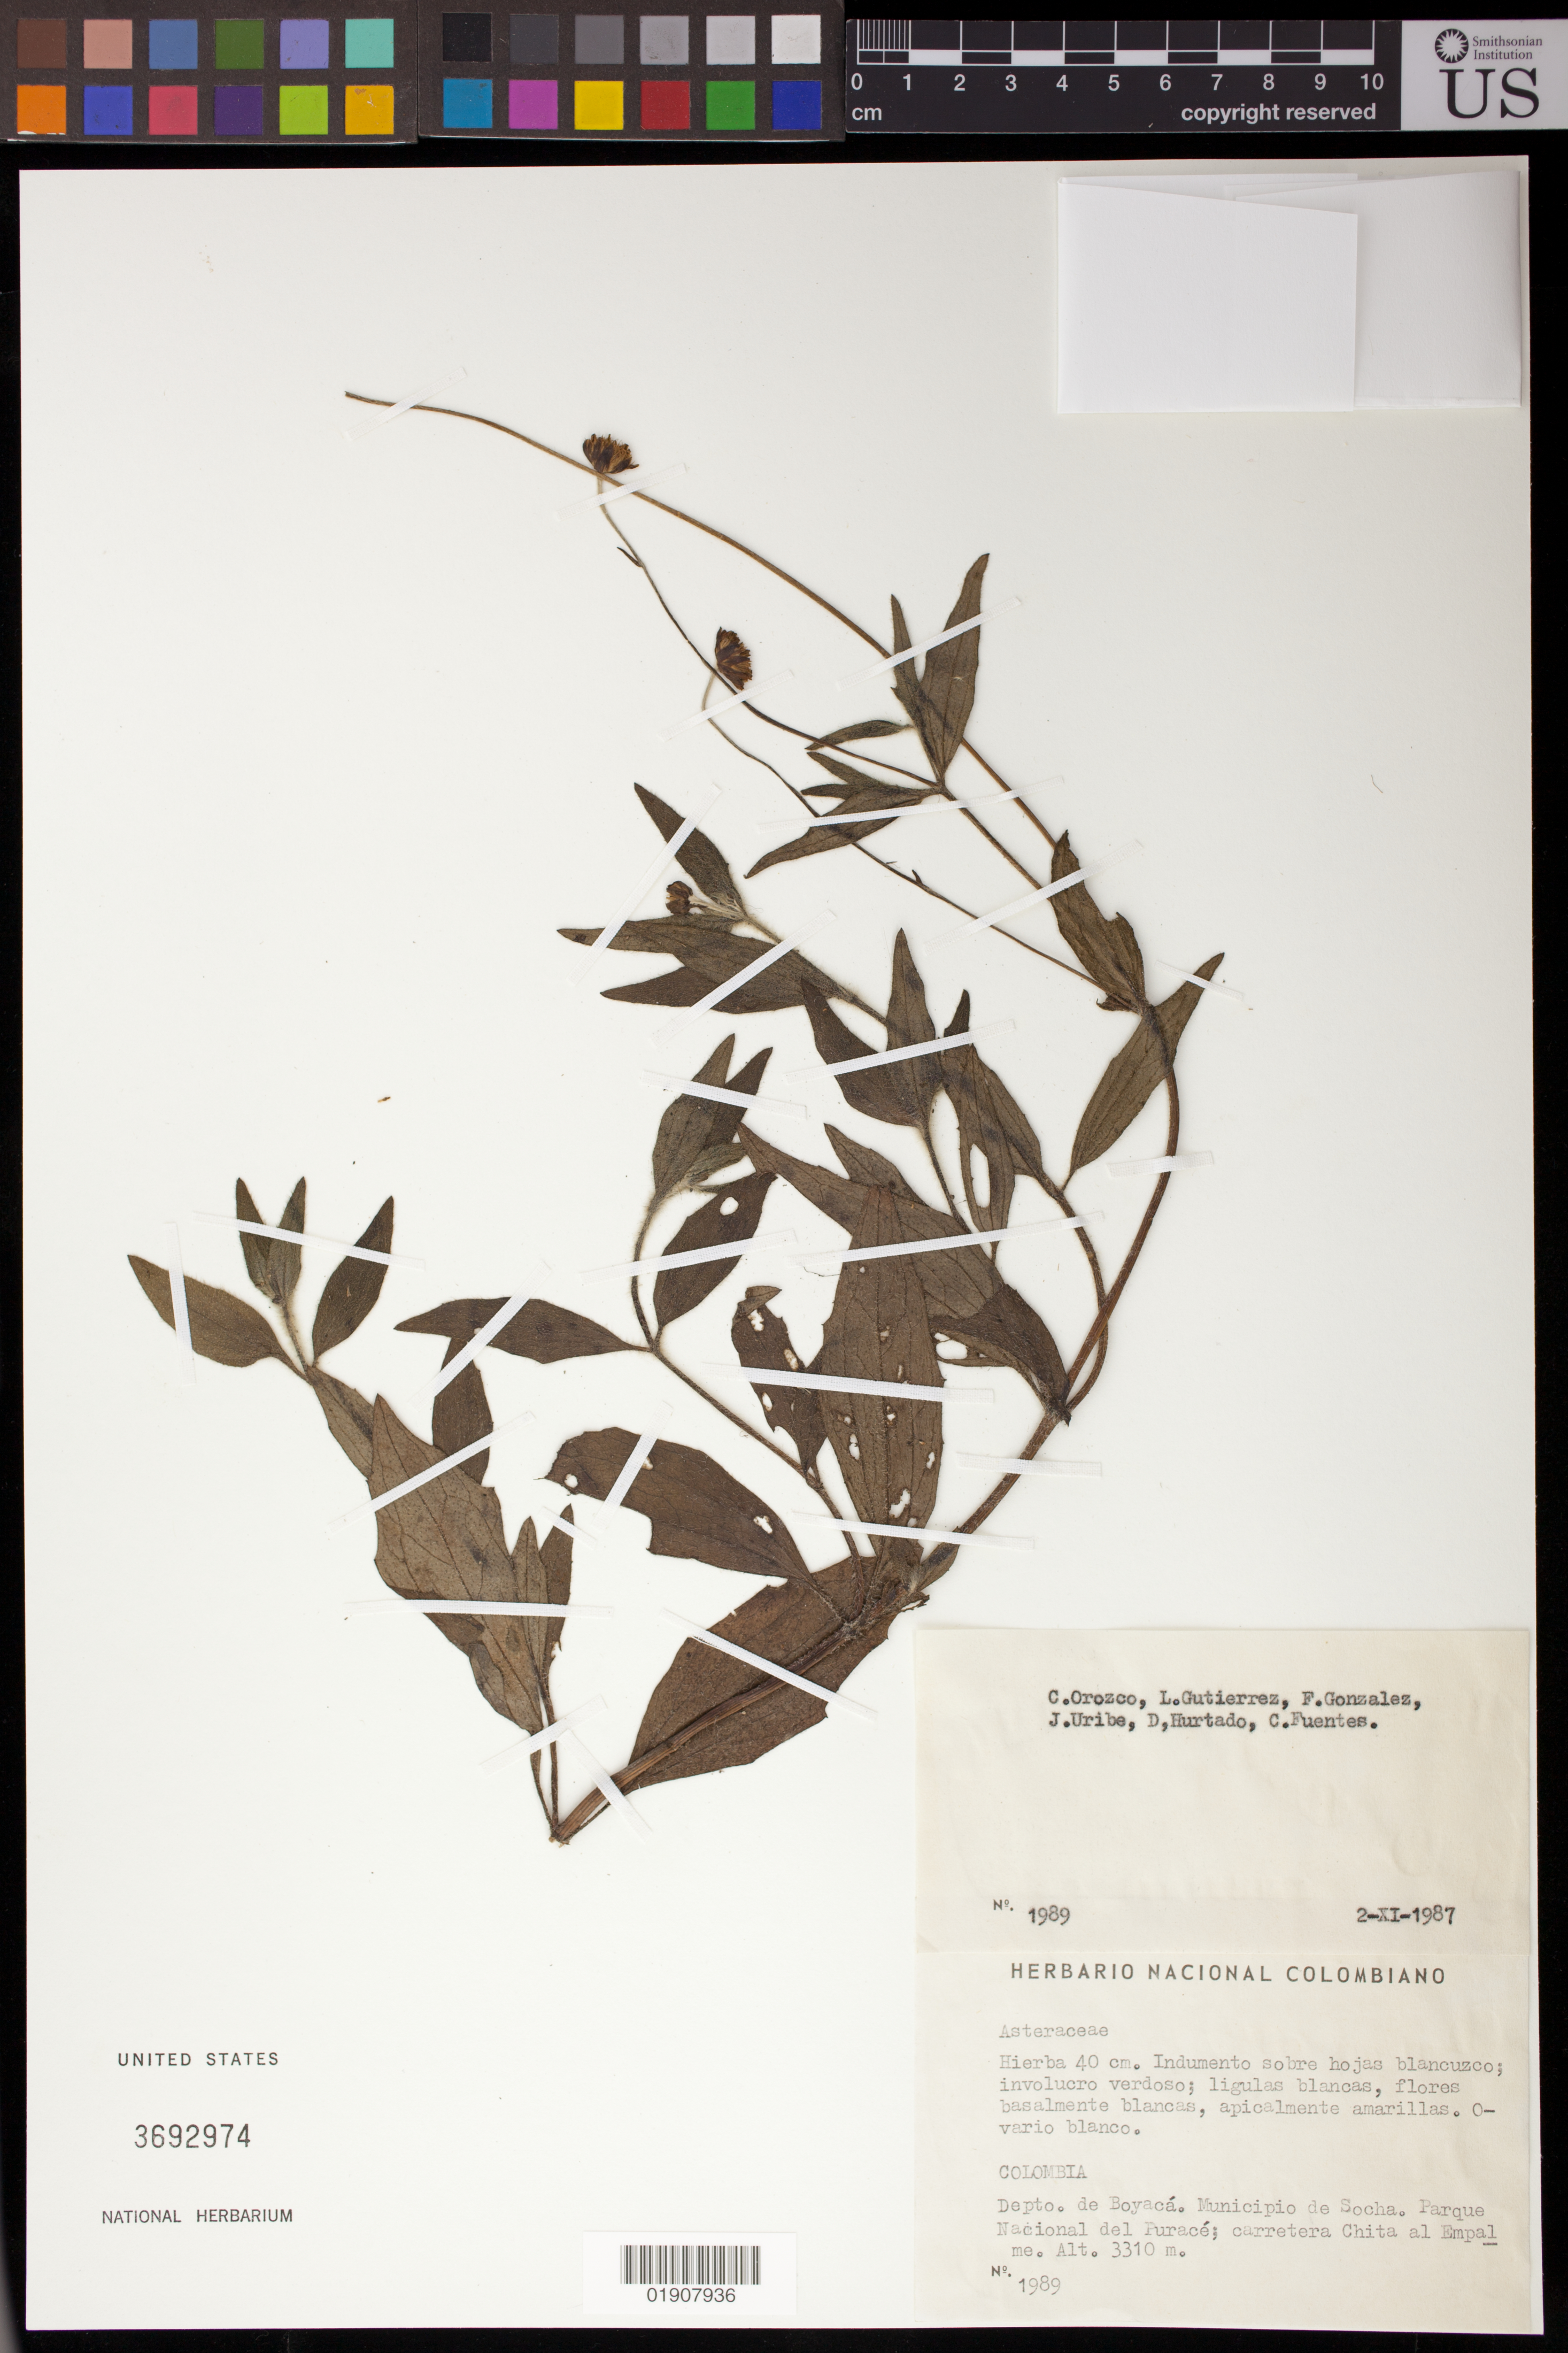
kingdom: Plantae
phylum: Tracheophyta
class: Magnoliopsida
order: Asterales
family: Asteraceae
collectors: C. I. Orozco, L. Gutiérrez, F. Gonzalez, J. Uribe, D. Hurtado & C. Fuentes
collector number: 1989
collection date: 1987-11-02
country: Colombia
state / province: Boyacá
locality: Municipio de Socha. Parque Nacional del Purace; carretera Chita al Empalme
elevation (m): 3310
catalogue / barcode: US 3692974